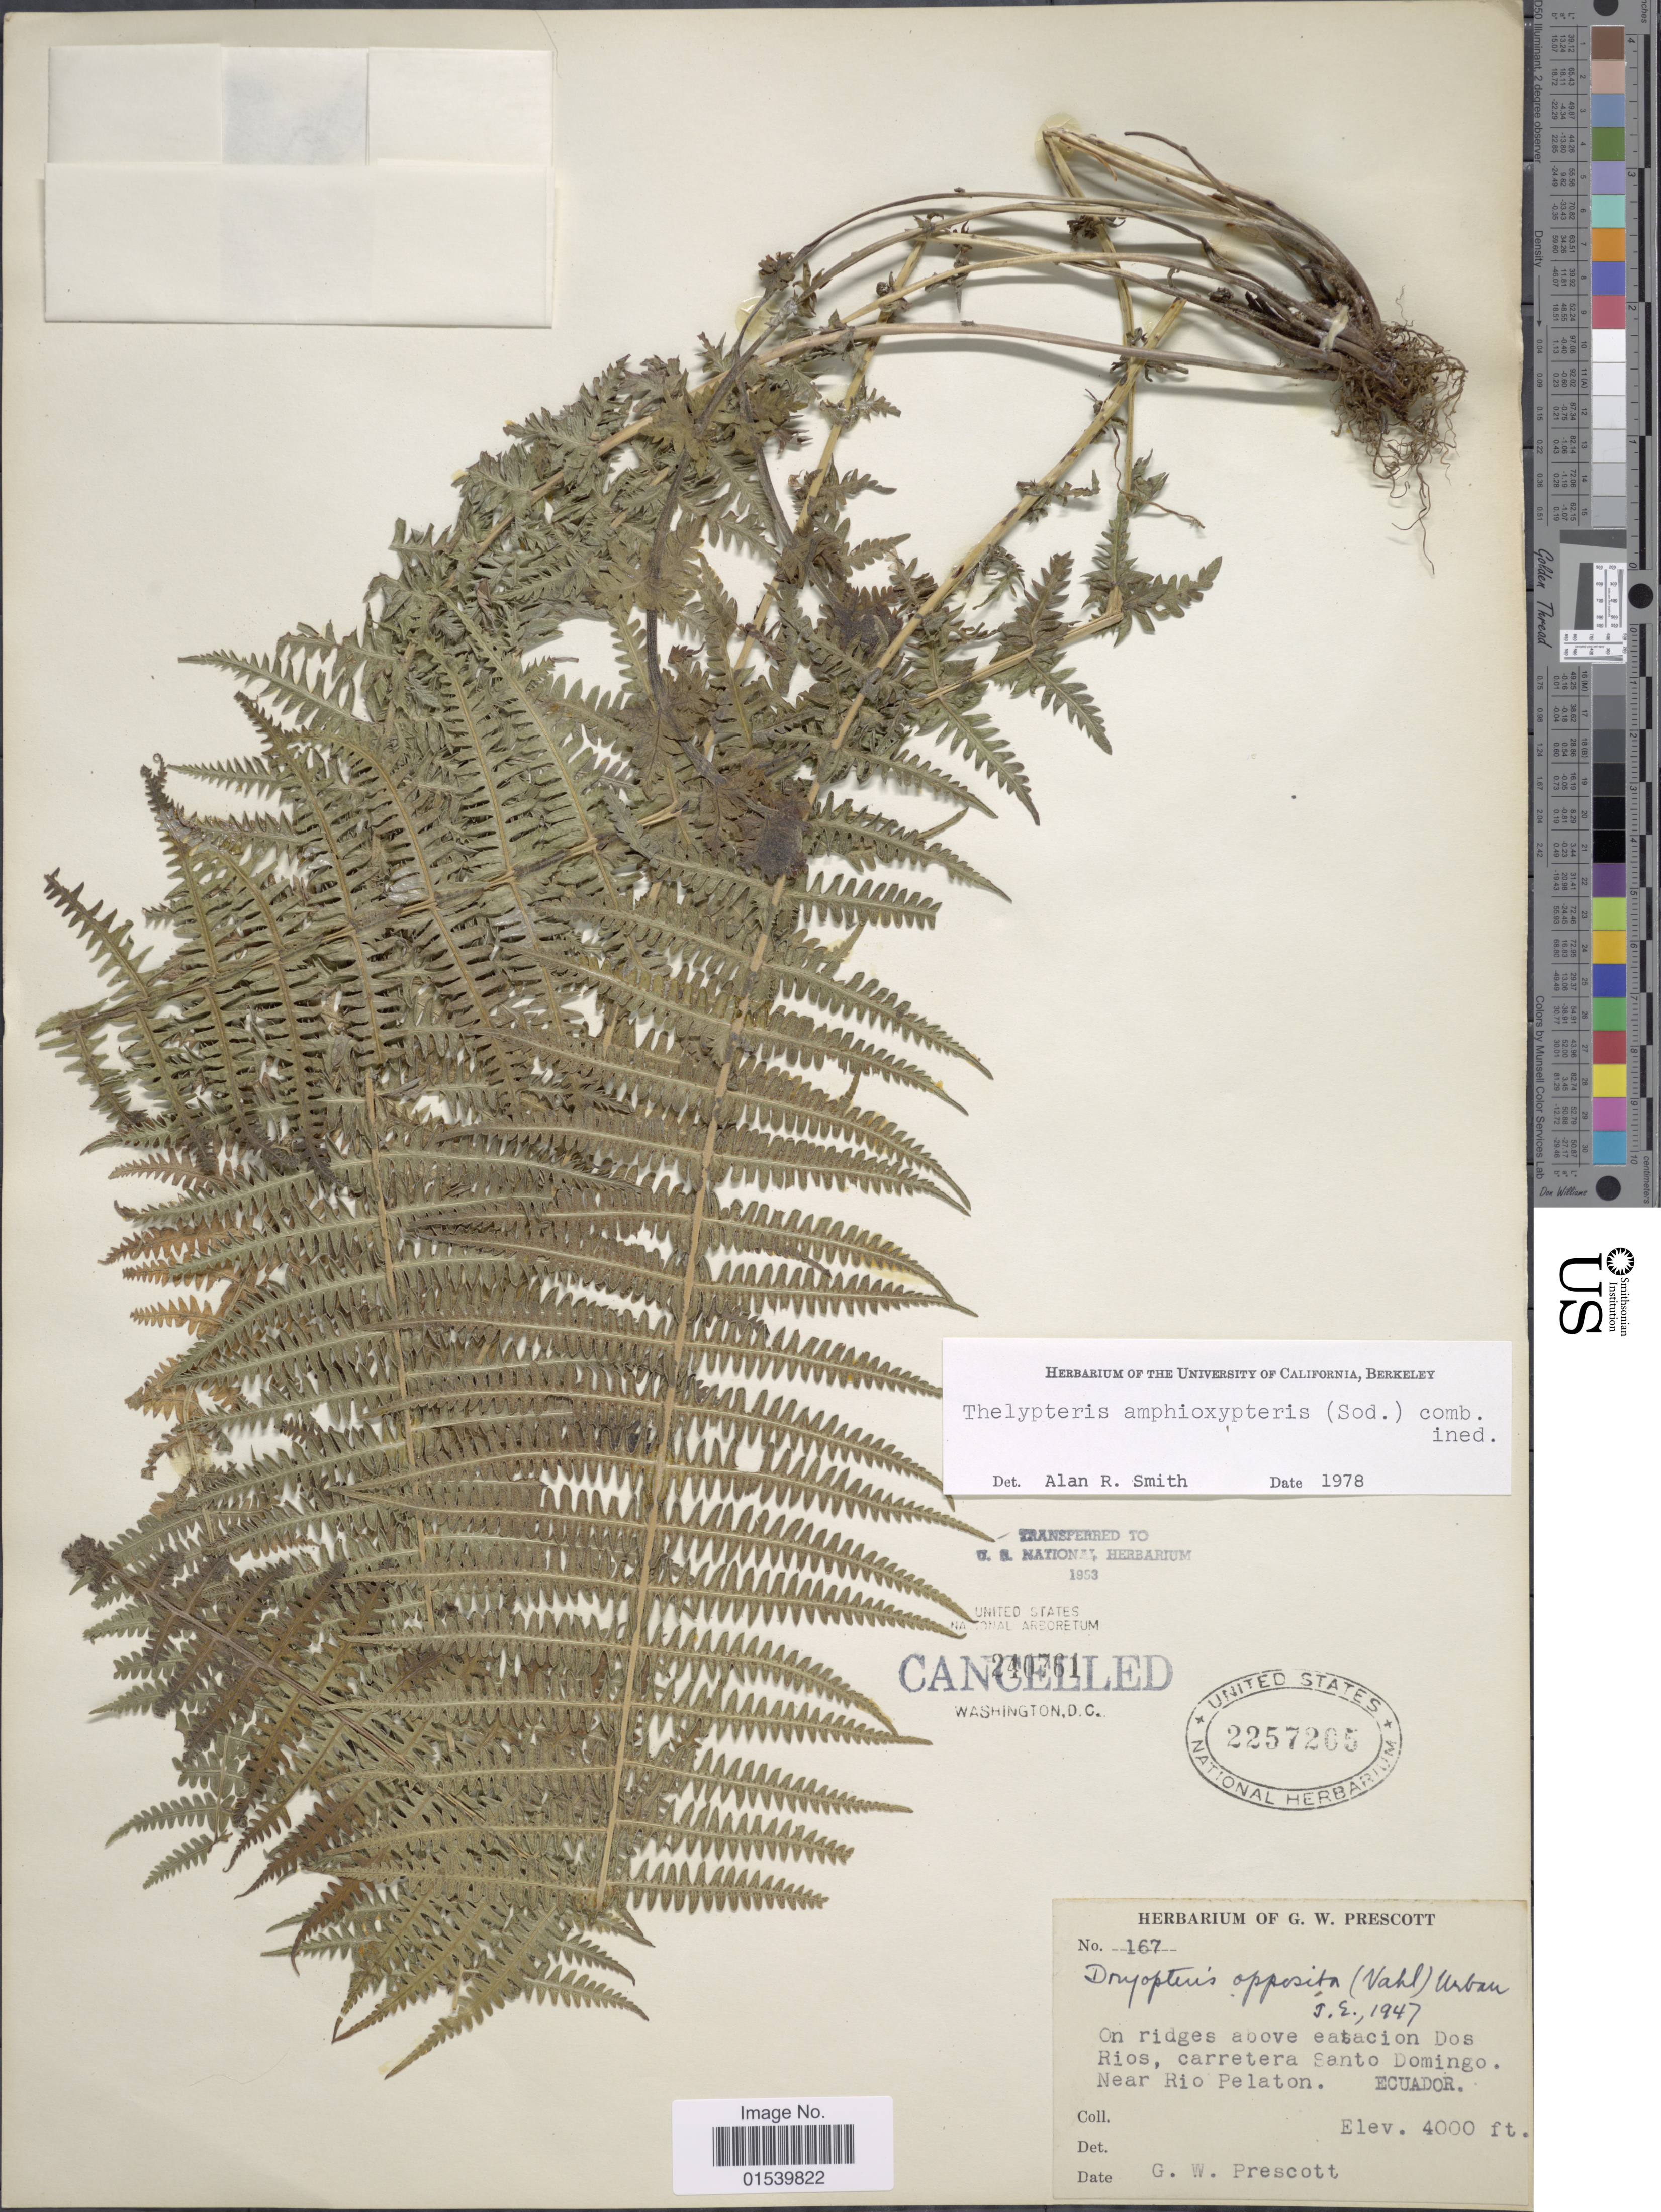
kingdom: Plantae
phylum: Tracheophyta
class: Polypodiopsida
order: Polypodiales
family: Thelypteridaceae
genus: Amauropelta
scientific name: Amauropelta amphioxypteris (Sodiro) comb. nov., ined. 2015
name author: (Sodiro)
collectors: G. Prescott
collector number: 167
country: Ecuador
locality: On ridges above easacion Dos Rios, carretera Santo Domingo. Near Rio Pelaton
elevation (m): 1219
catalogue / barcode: US 2257205